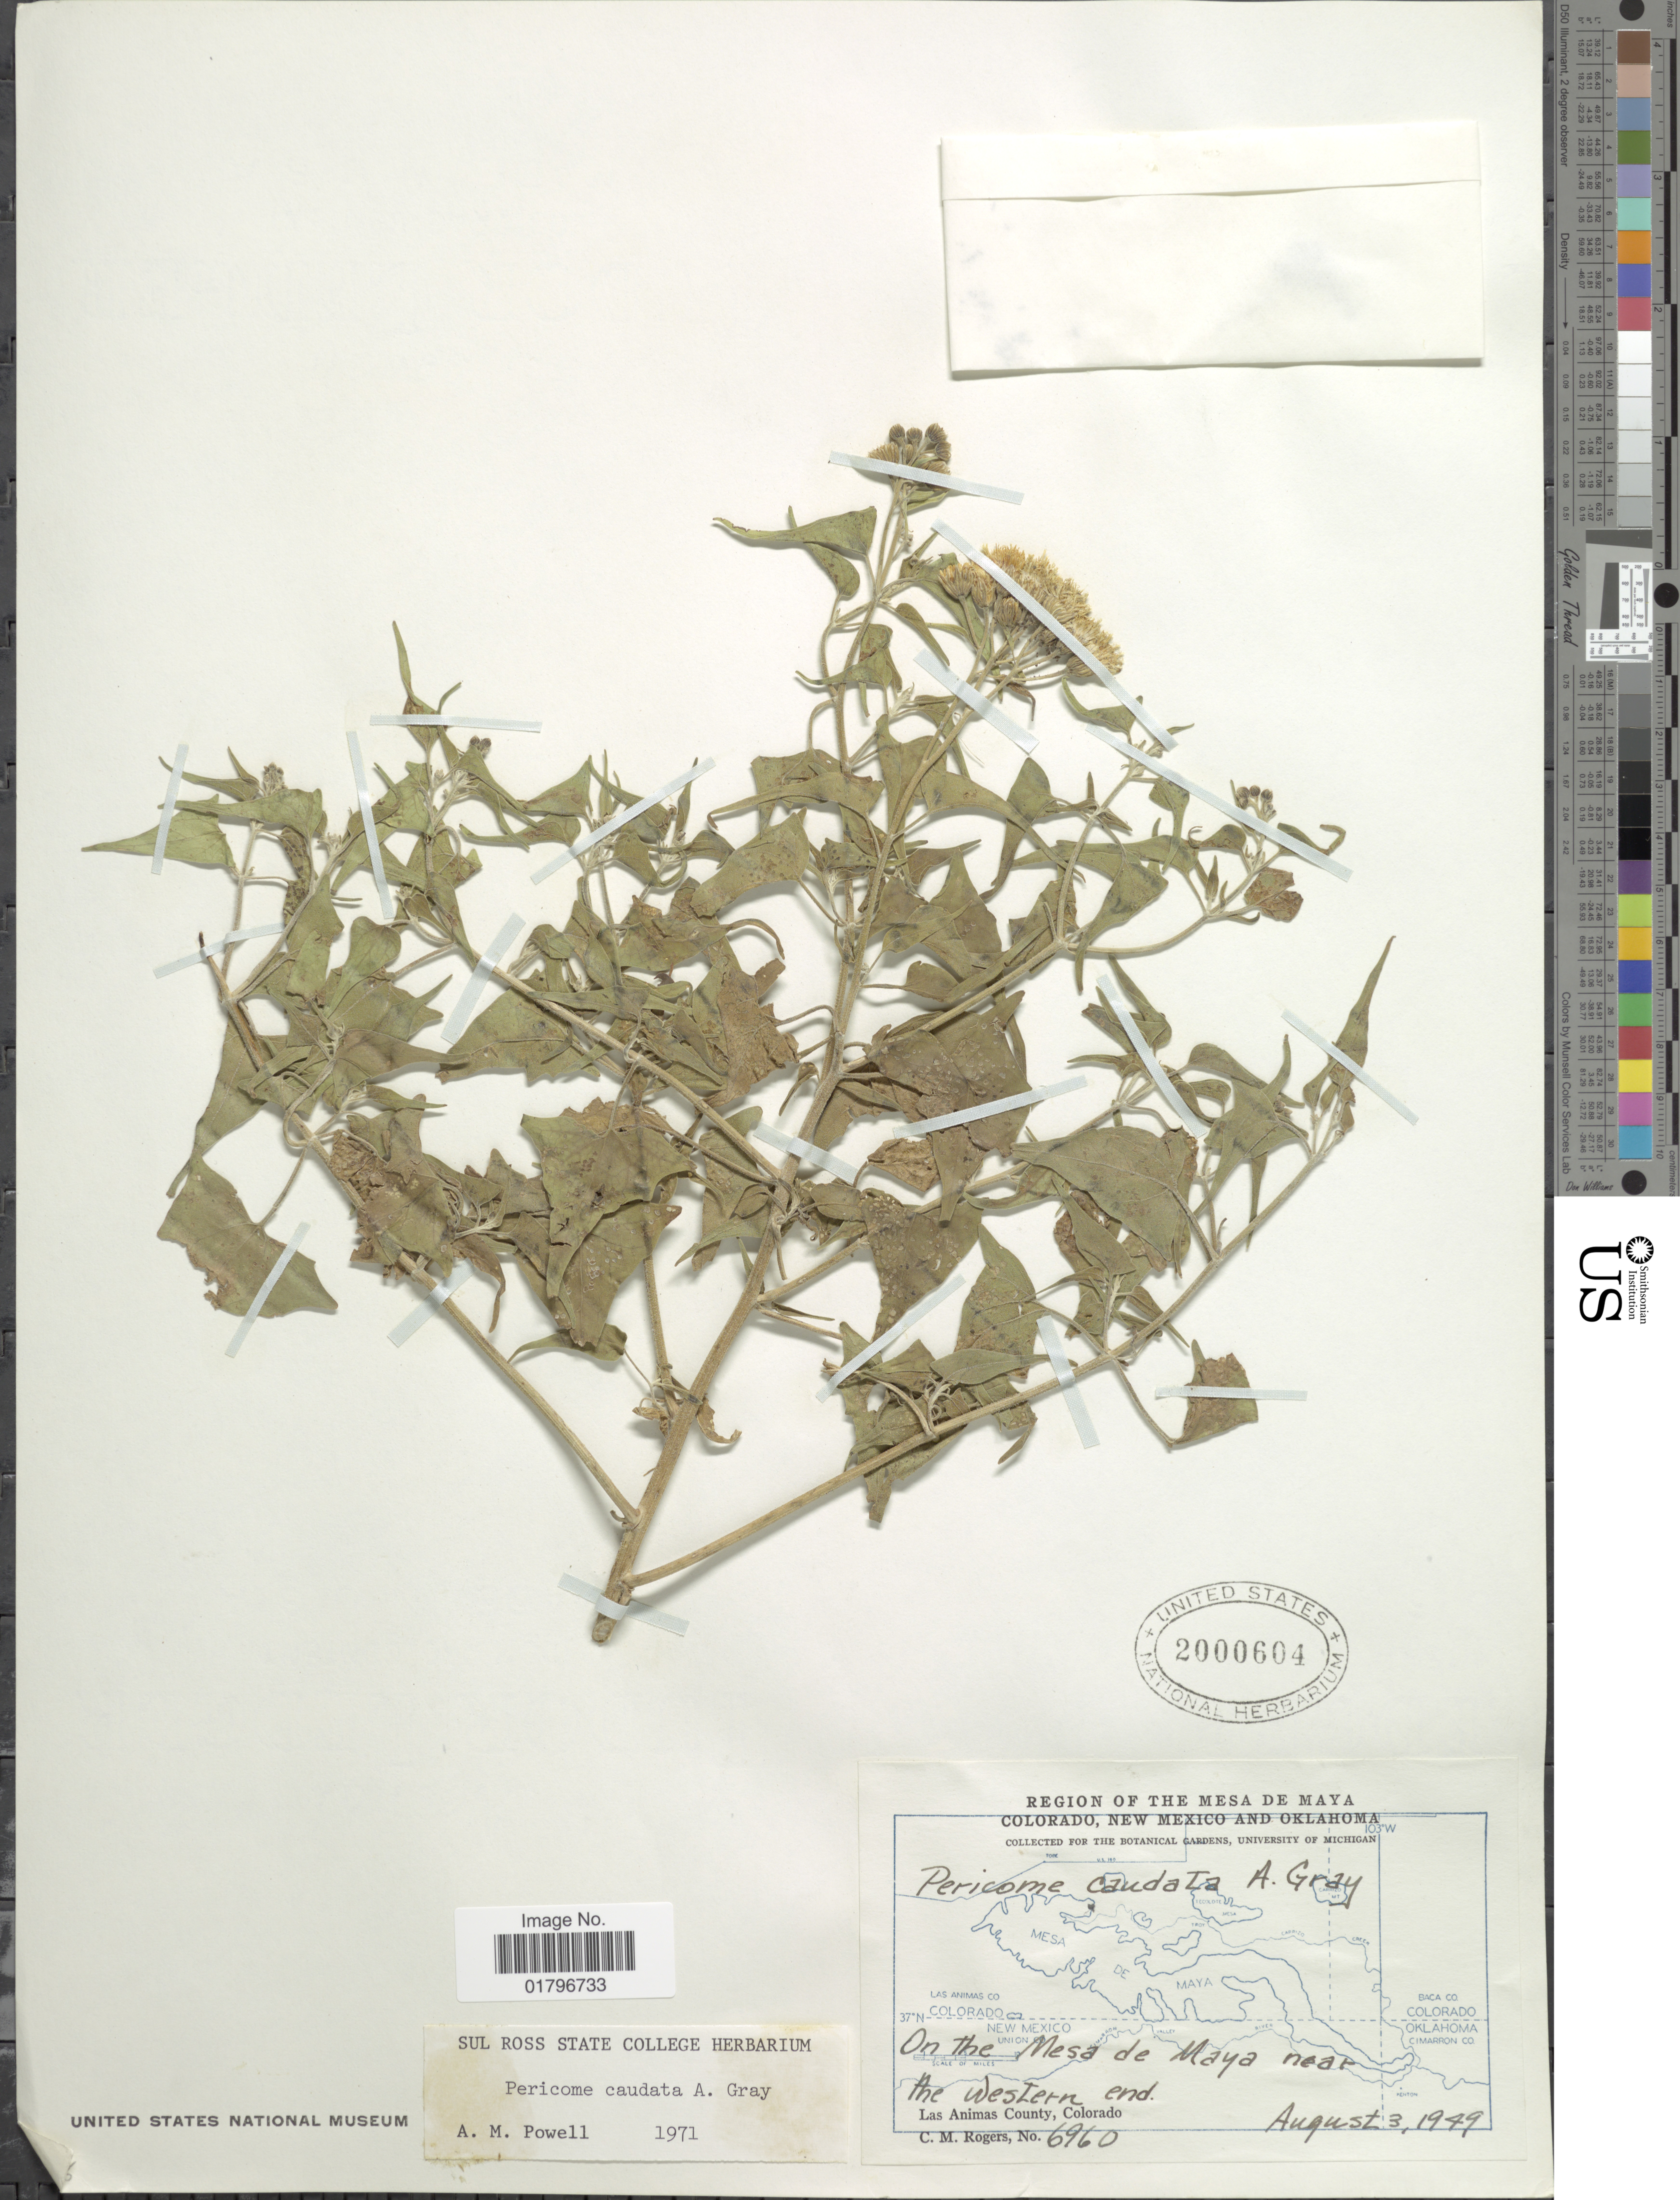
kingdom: Plantae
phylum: Tracheophyta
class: Magnoliopsida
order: Asterales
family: Asteraceae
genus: Pericome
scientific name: Pericome caudata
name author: A. Gray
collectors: C. M. Rogers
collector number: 6960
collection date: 1949-08-03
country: United States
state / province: Colorado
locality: Region of the Mesa de Maya. Colorado, New Mexico and Oklahoma. On the Mesa de Maya near the Western end. Las Animas County, Colorado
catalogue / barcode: US 2000604